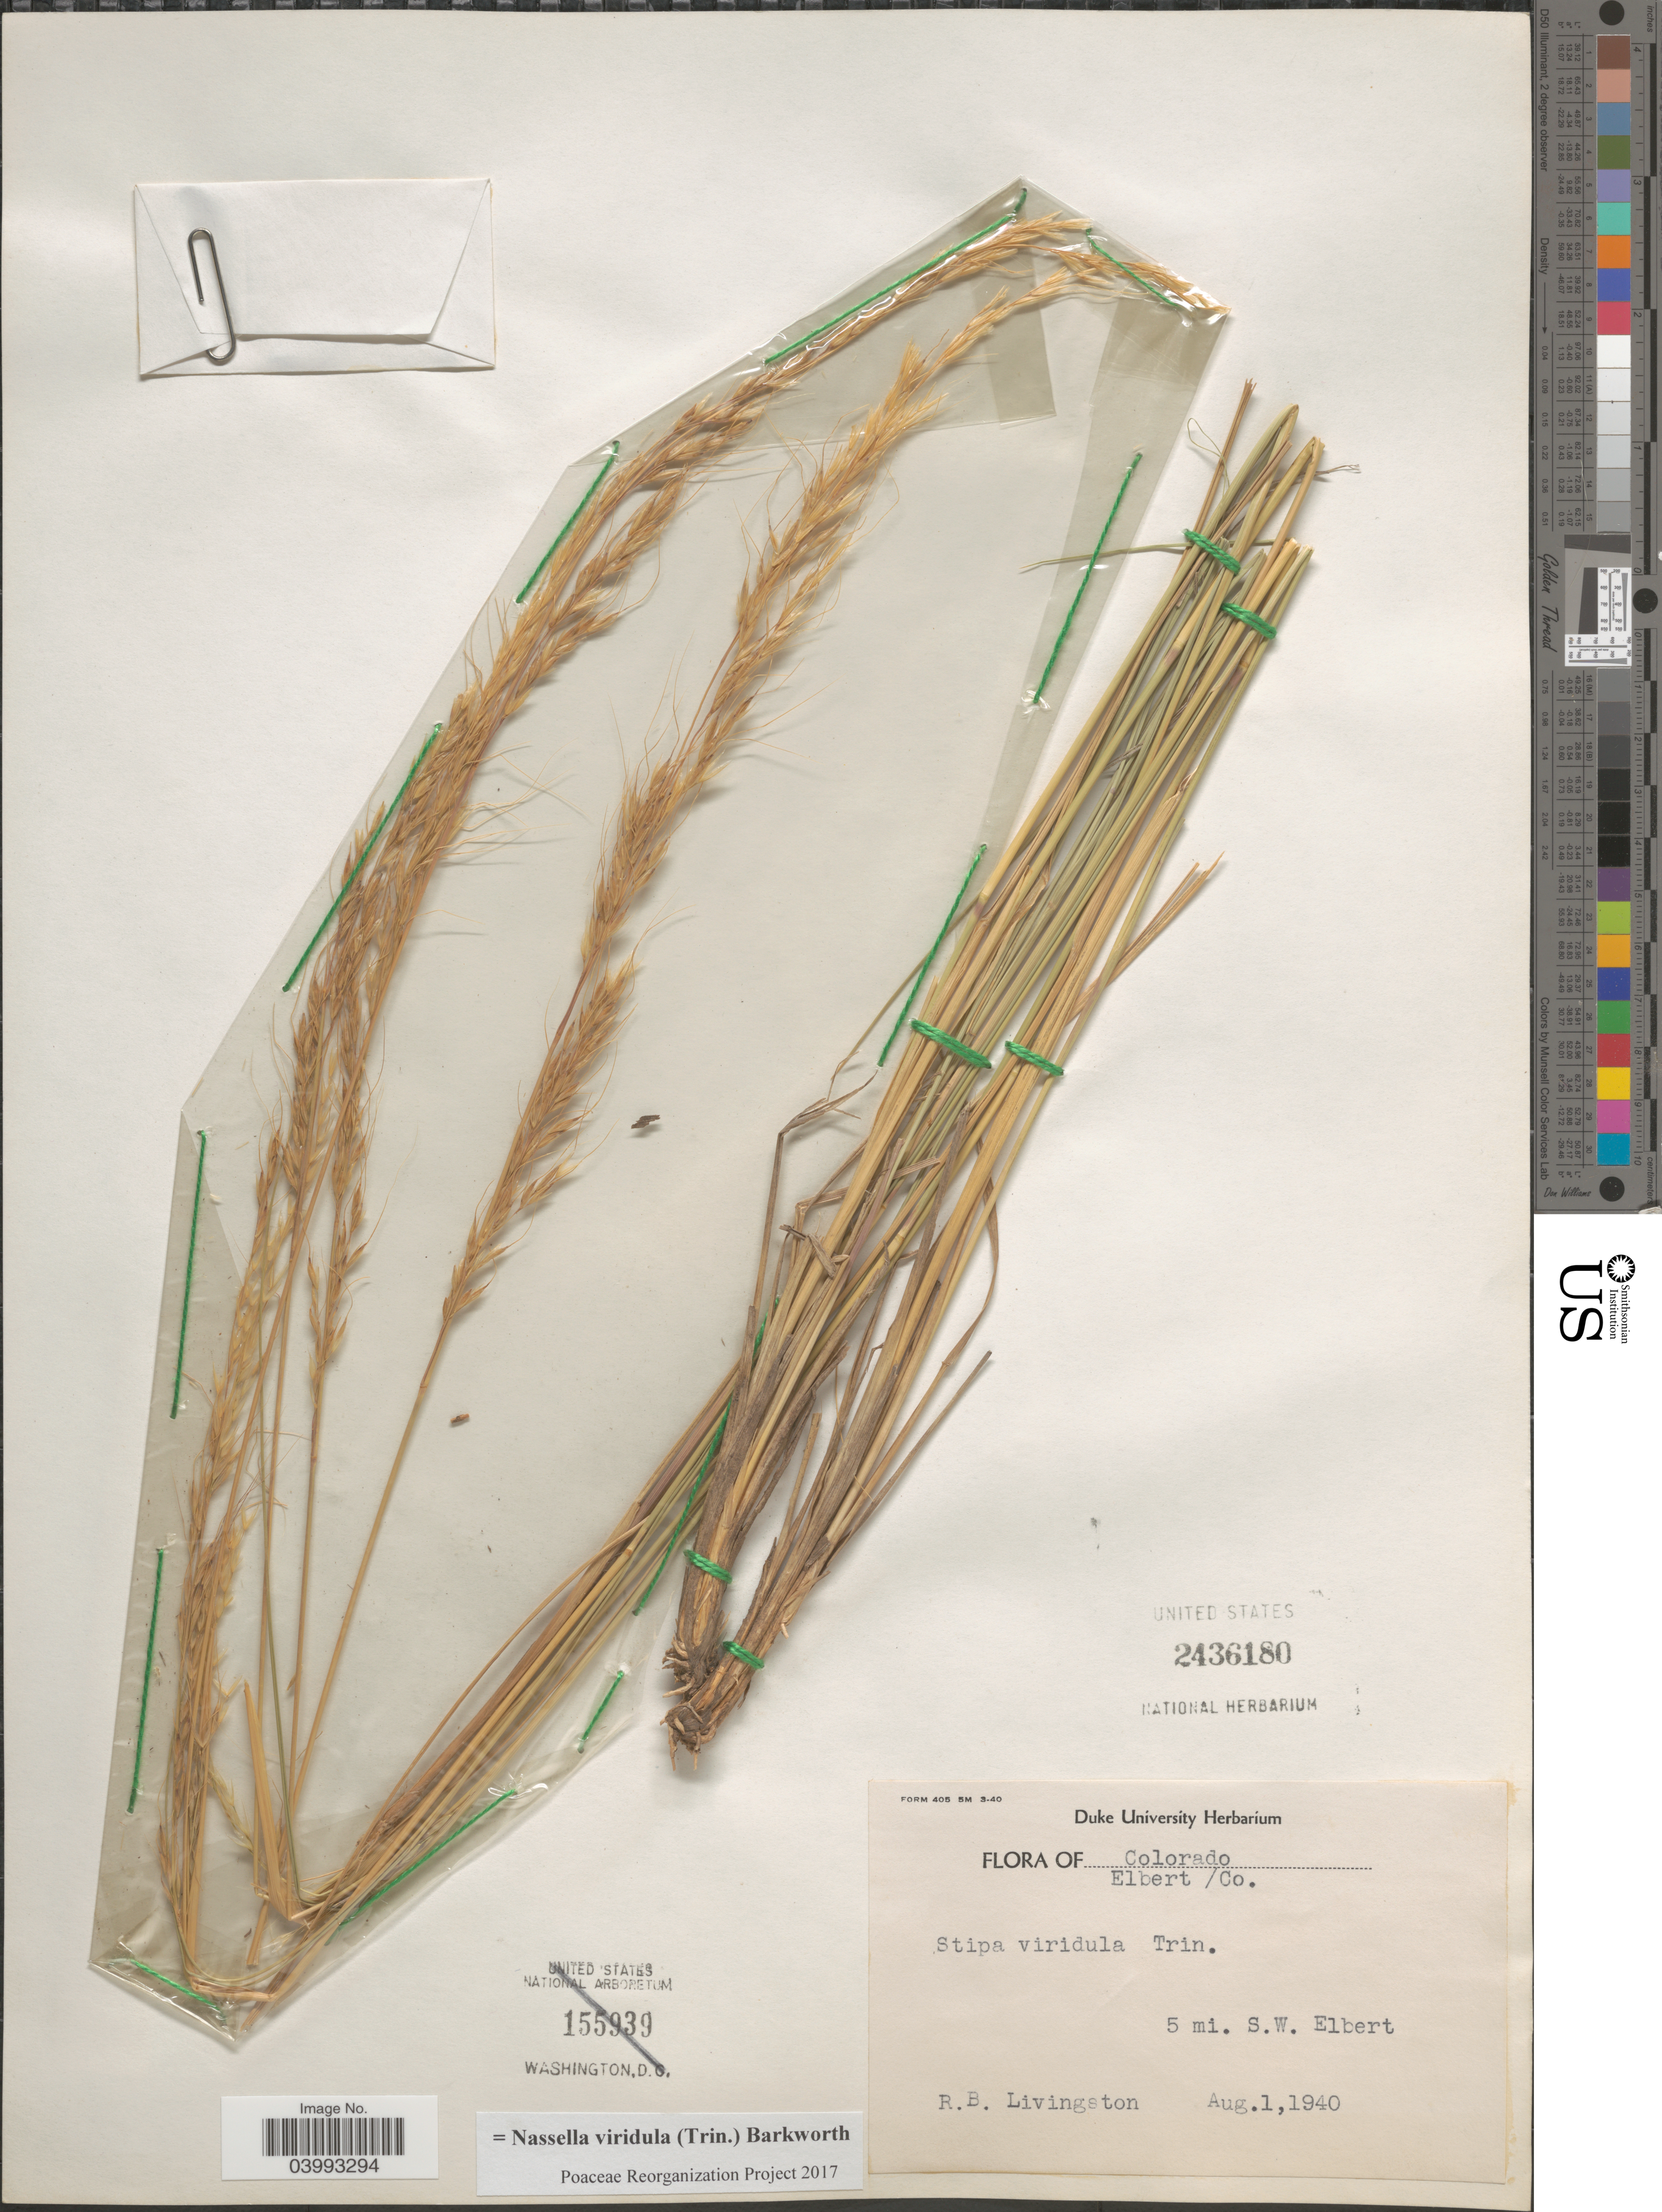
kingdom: Plantae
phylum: Tracheophyta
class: Liliopsida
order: Poales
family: Poaceae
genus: Nassella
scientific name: Nassella viridula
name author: (Trin.) Barkworth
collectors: R. Livingston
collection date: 1940-08-01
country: United States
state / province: Colorado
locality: Elbert Co. 5 mi. S. W. Elbert.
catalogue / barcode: US 2436180